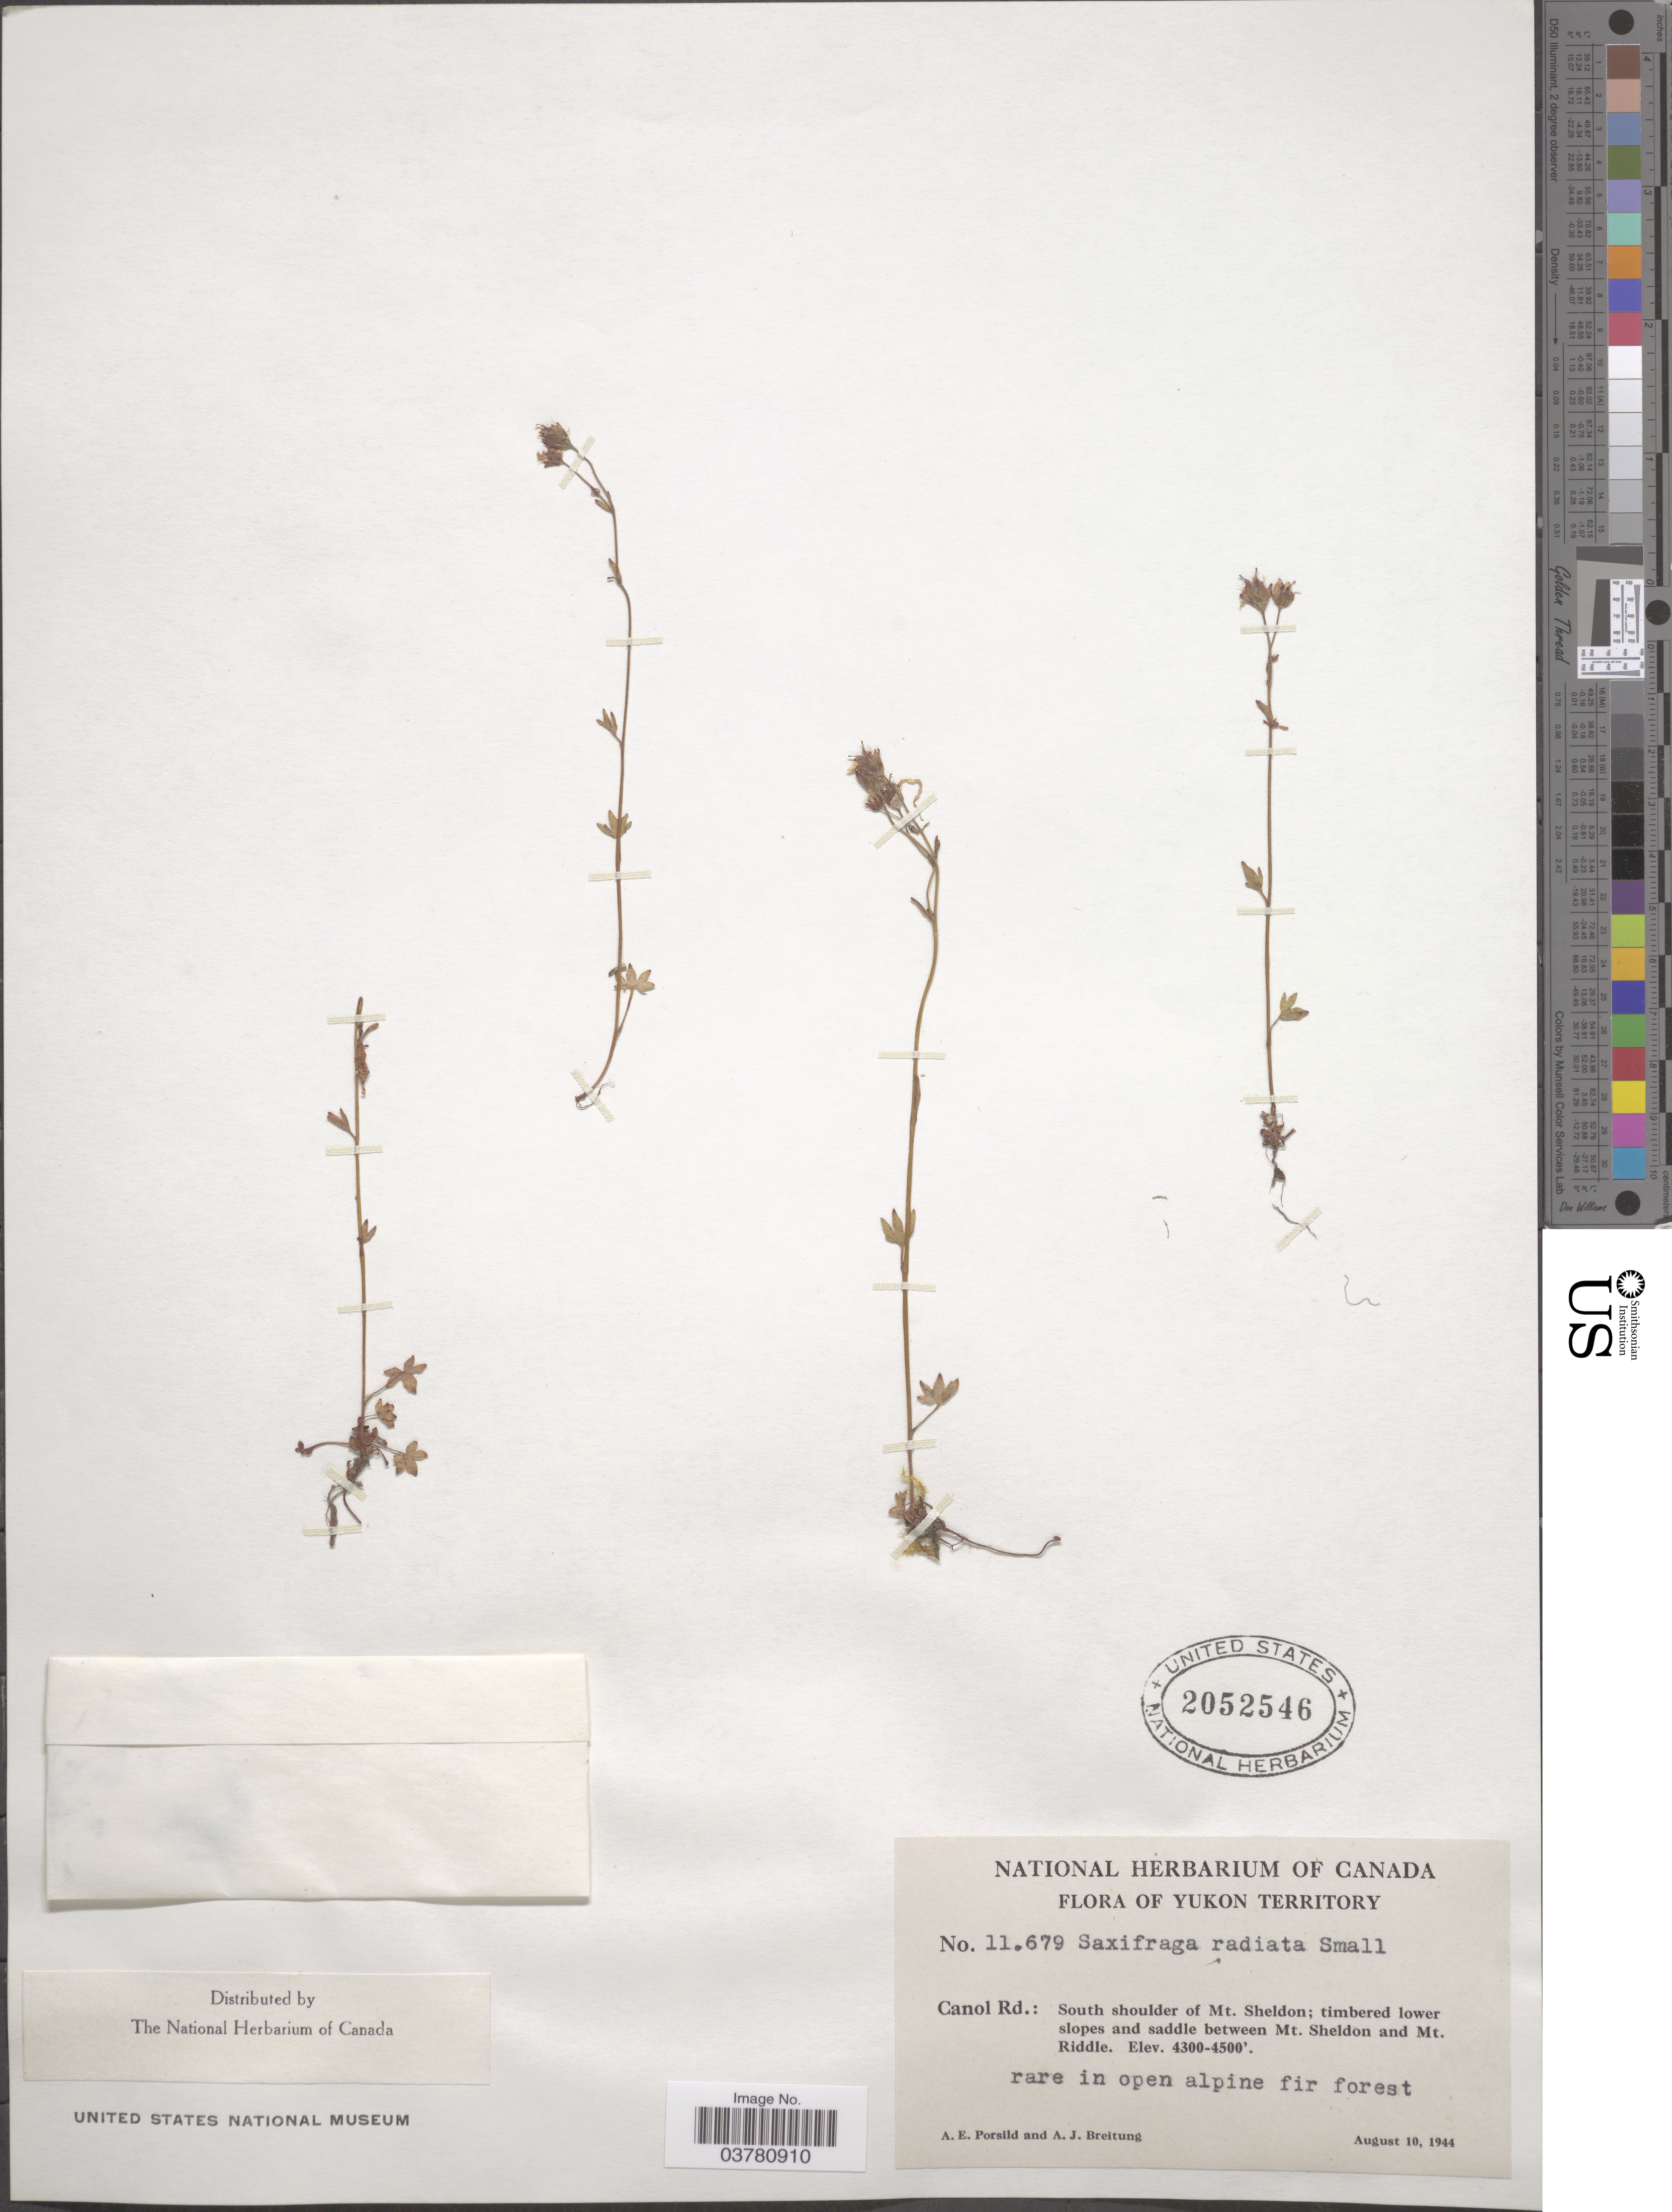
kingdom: Plantae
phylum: Tracheophyta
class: Magnoliopsida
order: Saxifragales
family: Saxifragaceae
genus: Saxifraga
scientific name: Saxifraga sibirica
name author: L.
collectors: A. E. Porsild & A. Breitung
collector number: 11679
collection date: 1944-08-10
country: Canada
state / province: Yukon Territory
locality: Canol Rd.: South shoulder of Mt. Sheldon; timbered lower slopes and saddle between Mt. Sheldon and Mt. Riddle. Rare in open alpine fir forest.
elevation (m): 1311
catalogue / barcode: US 2052546